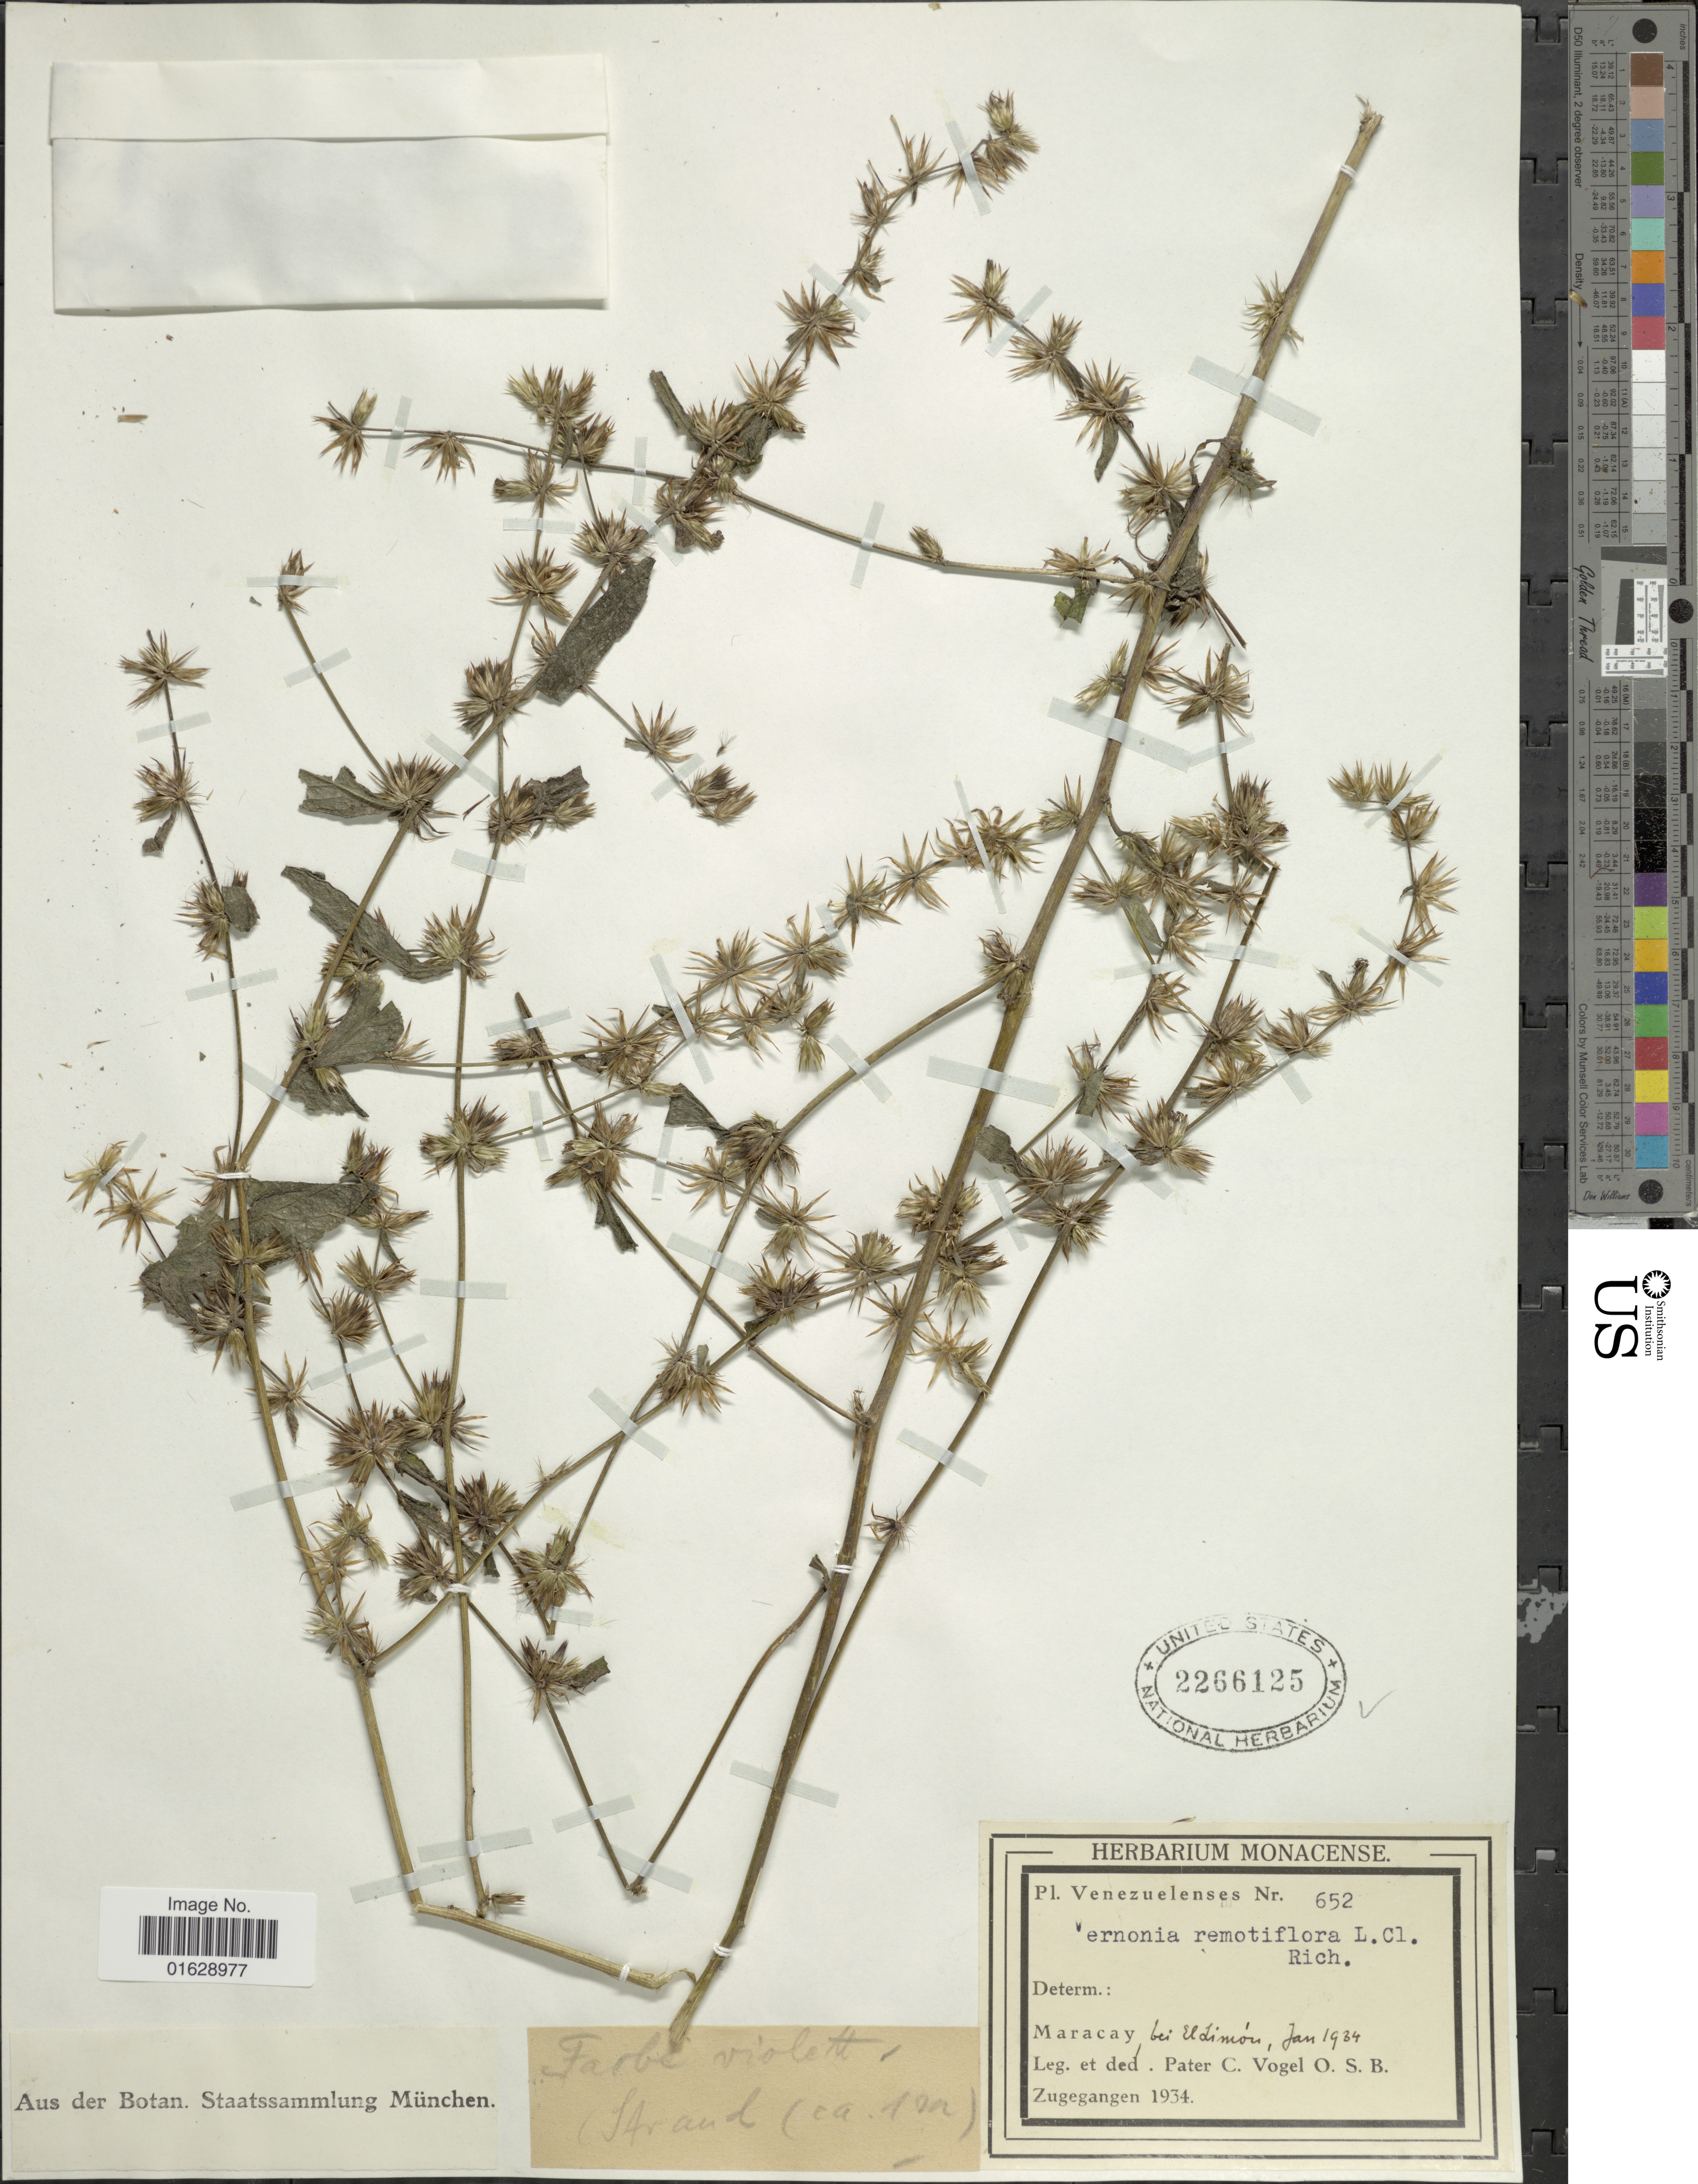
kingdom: Plantae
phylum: Tracheophyta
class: Magnoliopsida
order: Asterales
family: Asteraceae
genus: Lepidaploa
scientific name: Lepidaploa remotiflora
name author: (Rich.) H. Rob.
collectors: P. C. Vogl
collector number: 652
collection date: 1934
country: Venezuela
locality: Venezuelenses. Zugegangen.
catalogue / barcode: US 2266125